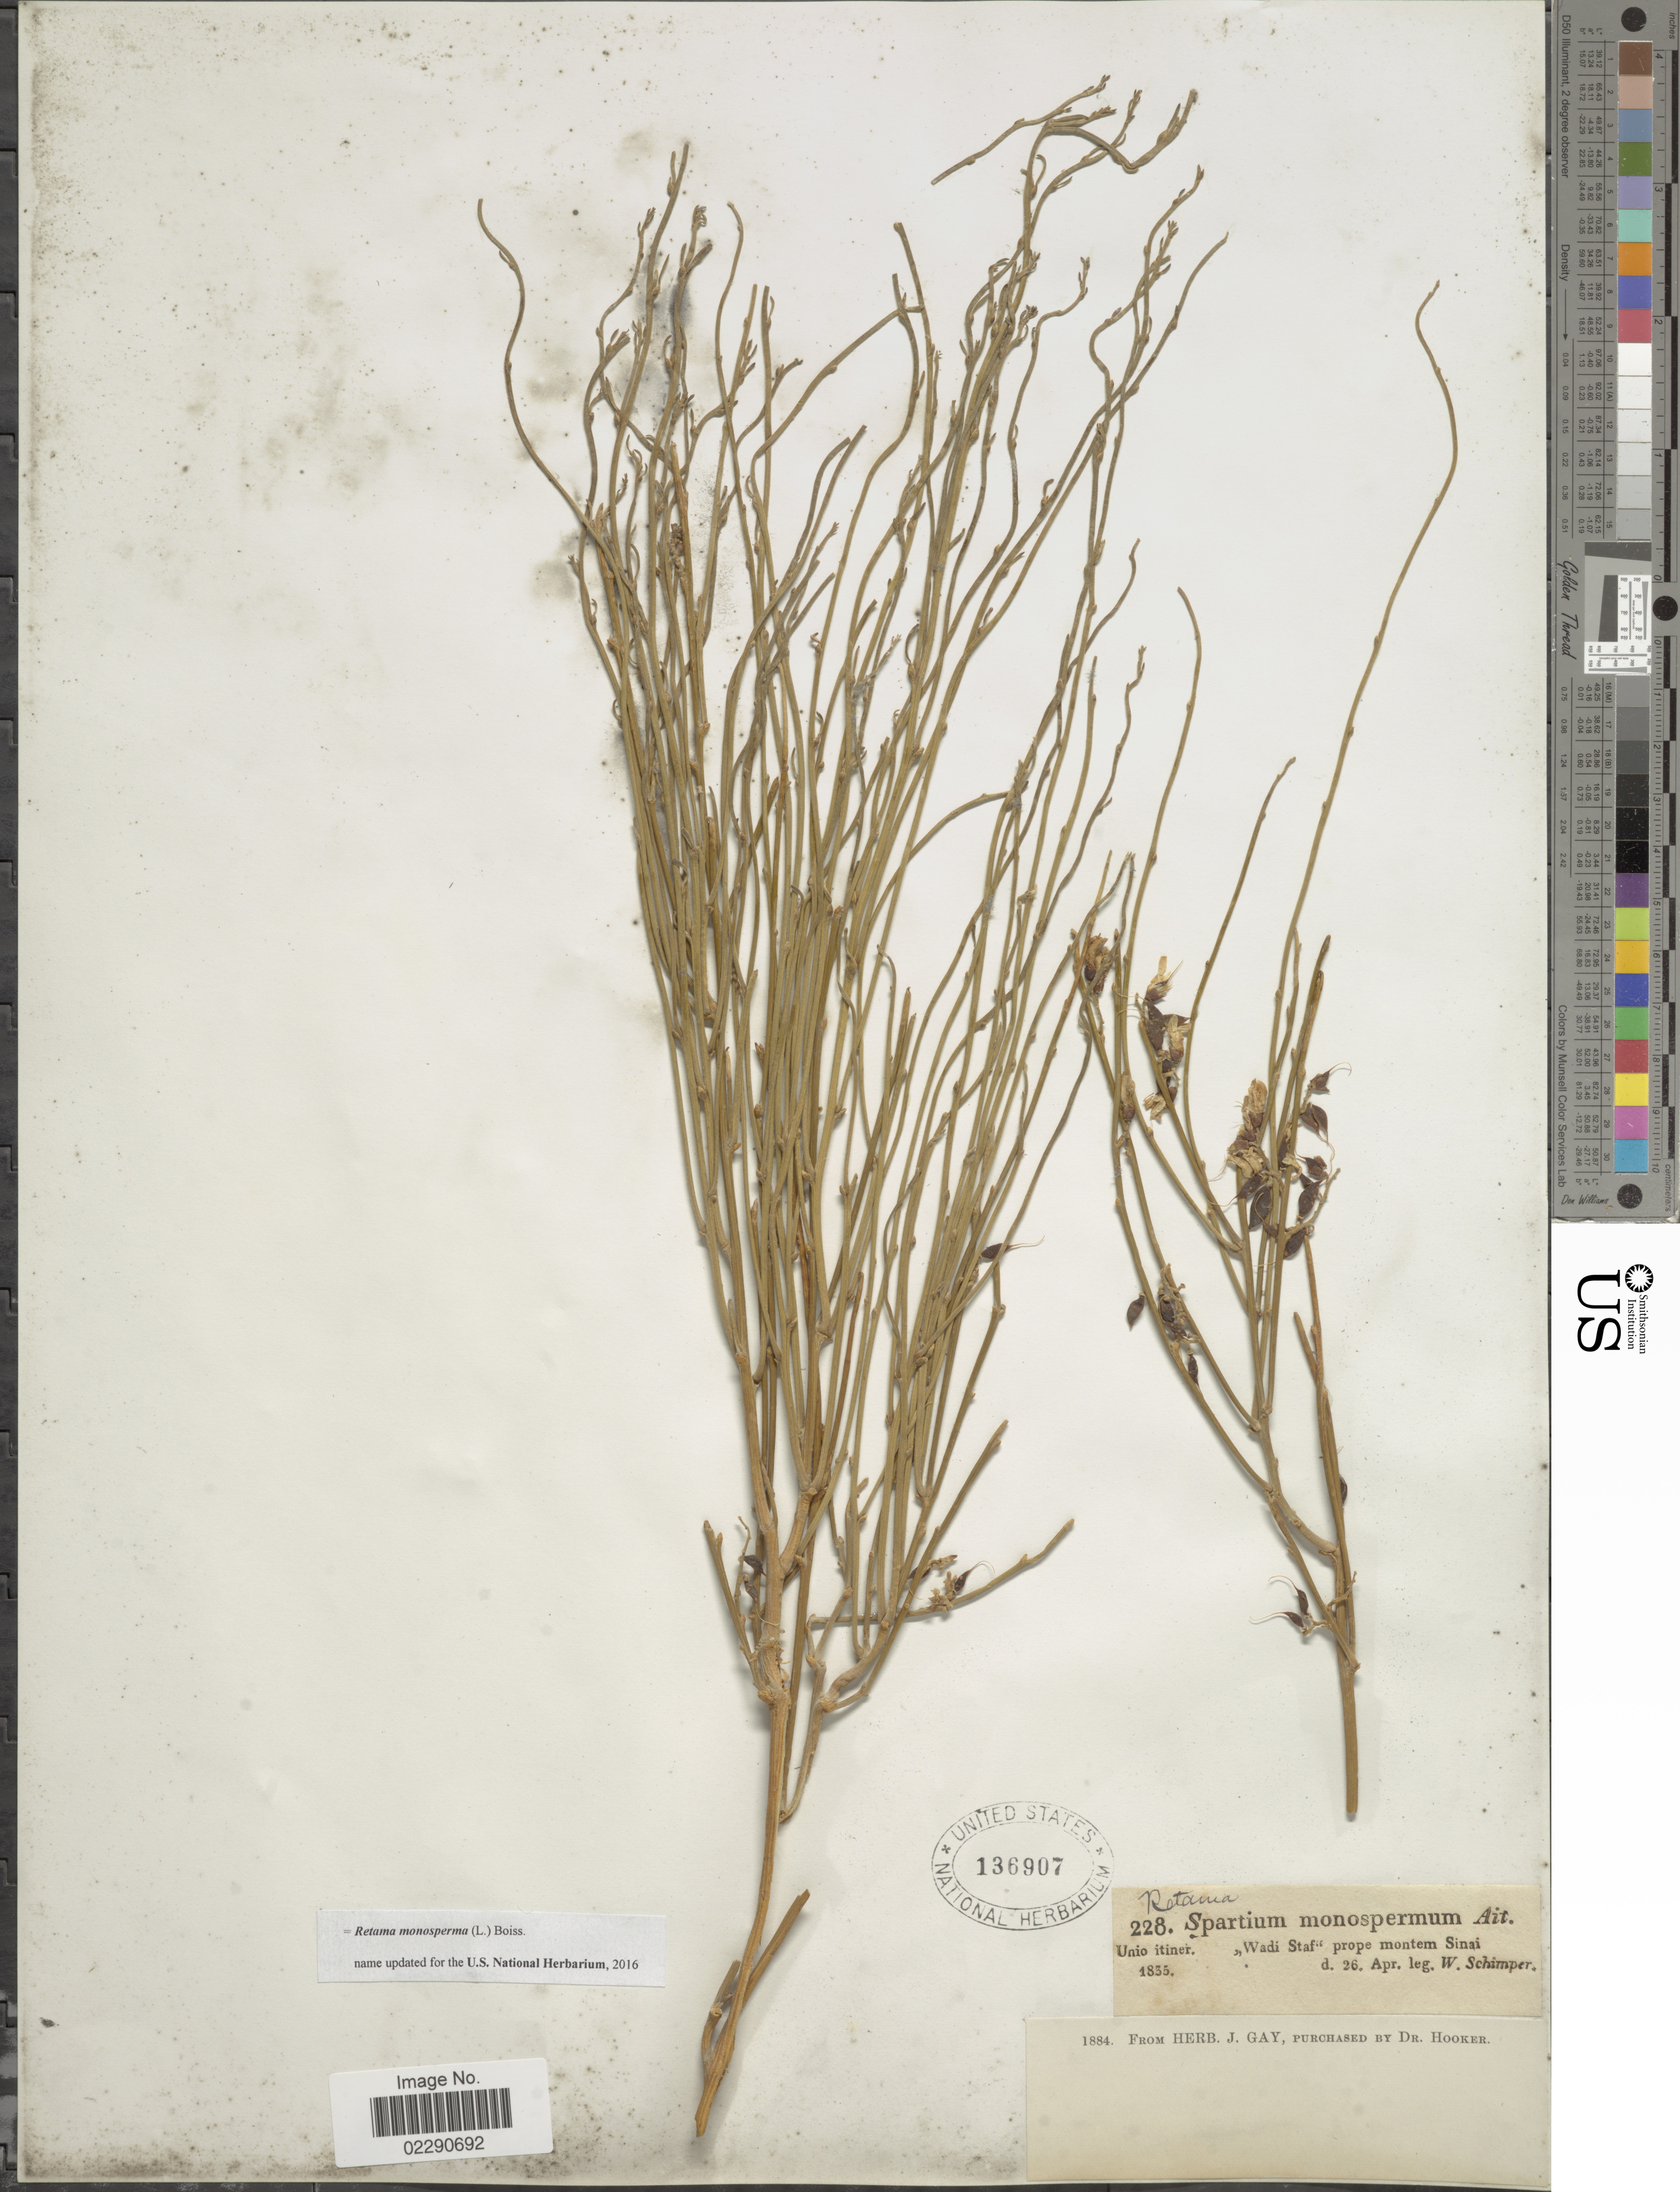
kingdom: Plantae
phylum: Tracheophyta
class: Magnoliopsida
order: Fabales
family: Fabaceae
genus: Retama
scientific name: Retama monosperma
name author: (L.) Boiss.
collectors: W. Schimper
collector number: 228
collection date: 1835-04-26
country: Egypt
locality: Wadi Staf, prope montem Sinai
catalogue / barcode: US 136907